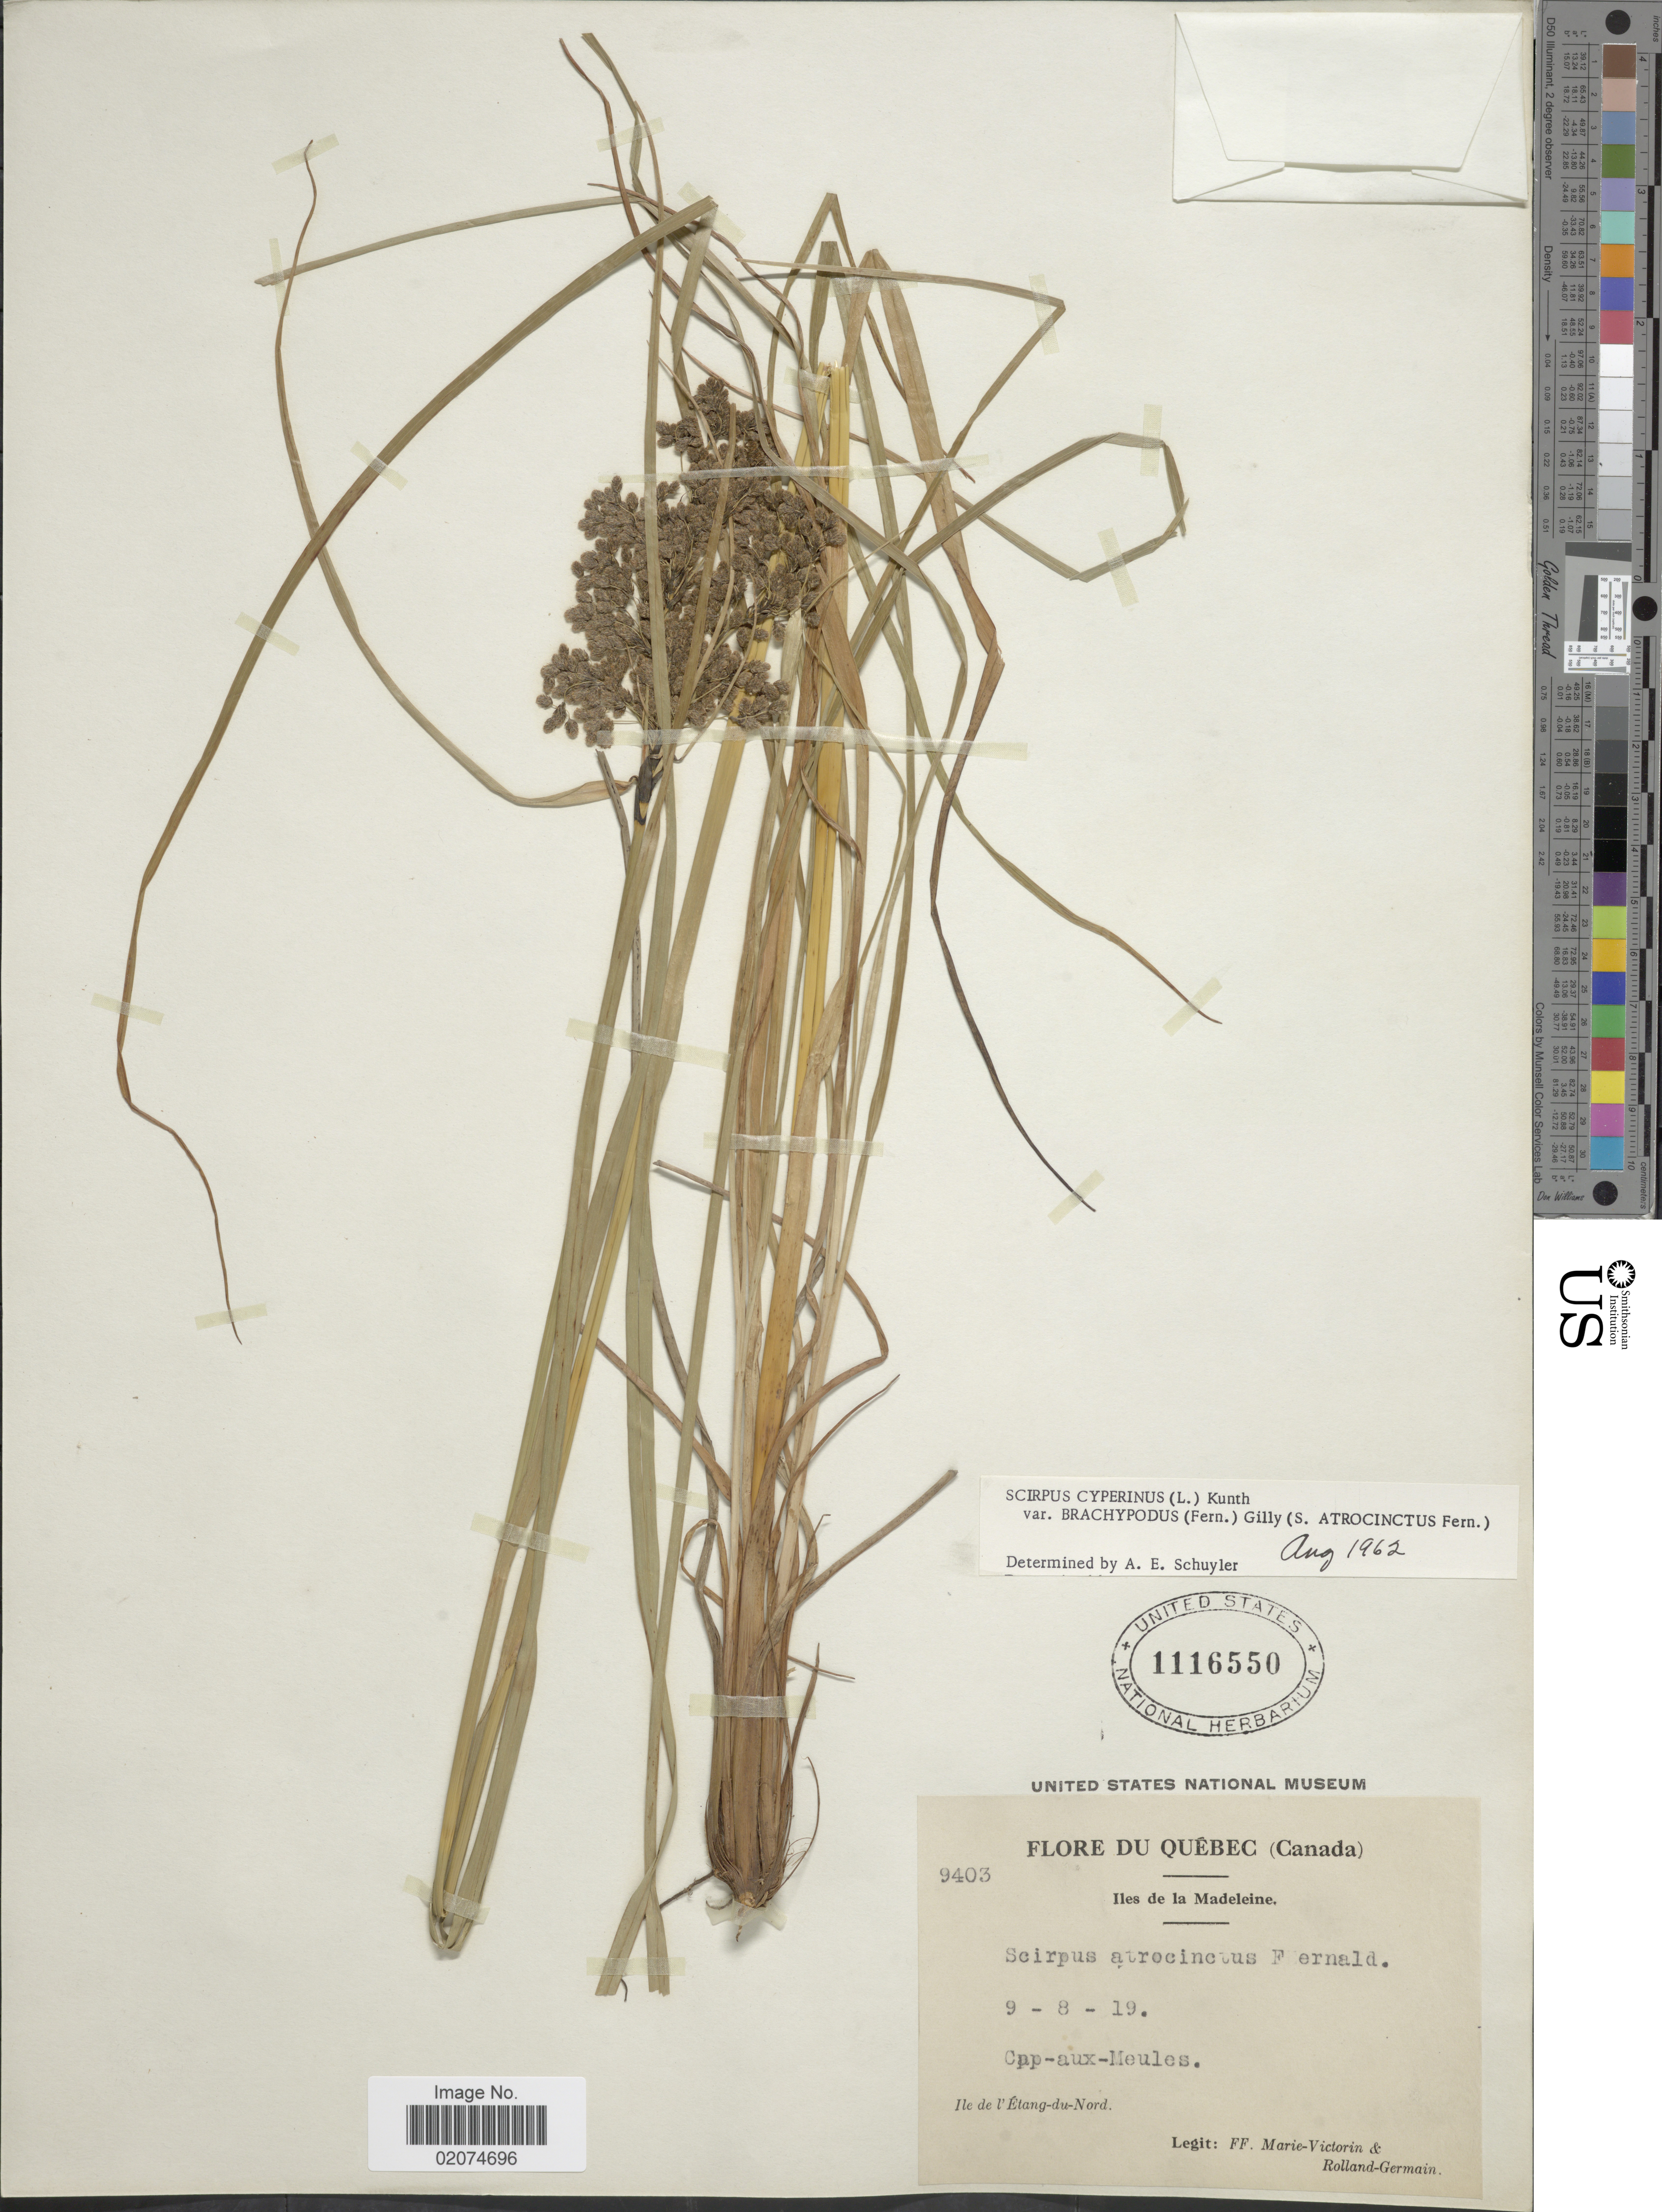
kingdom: Plantae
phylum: Tracheophyta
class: Liliopsida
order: Poales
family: Cyperaceae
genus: Scirpus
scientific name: Scirpus atrocinctus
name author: Fernald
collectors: F. Marie-Victorin & Rolland-Germain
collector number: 9403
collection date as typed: Transcribed d/m/y: 9/8/19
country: Canada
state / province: Quebec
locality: Iles de la Madeleine, Cap-aux-Meules. Ile de l'Etang-du-Nord.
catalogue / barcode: US 1116550